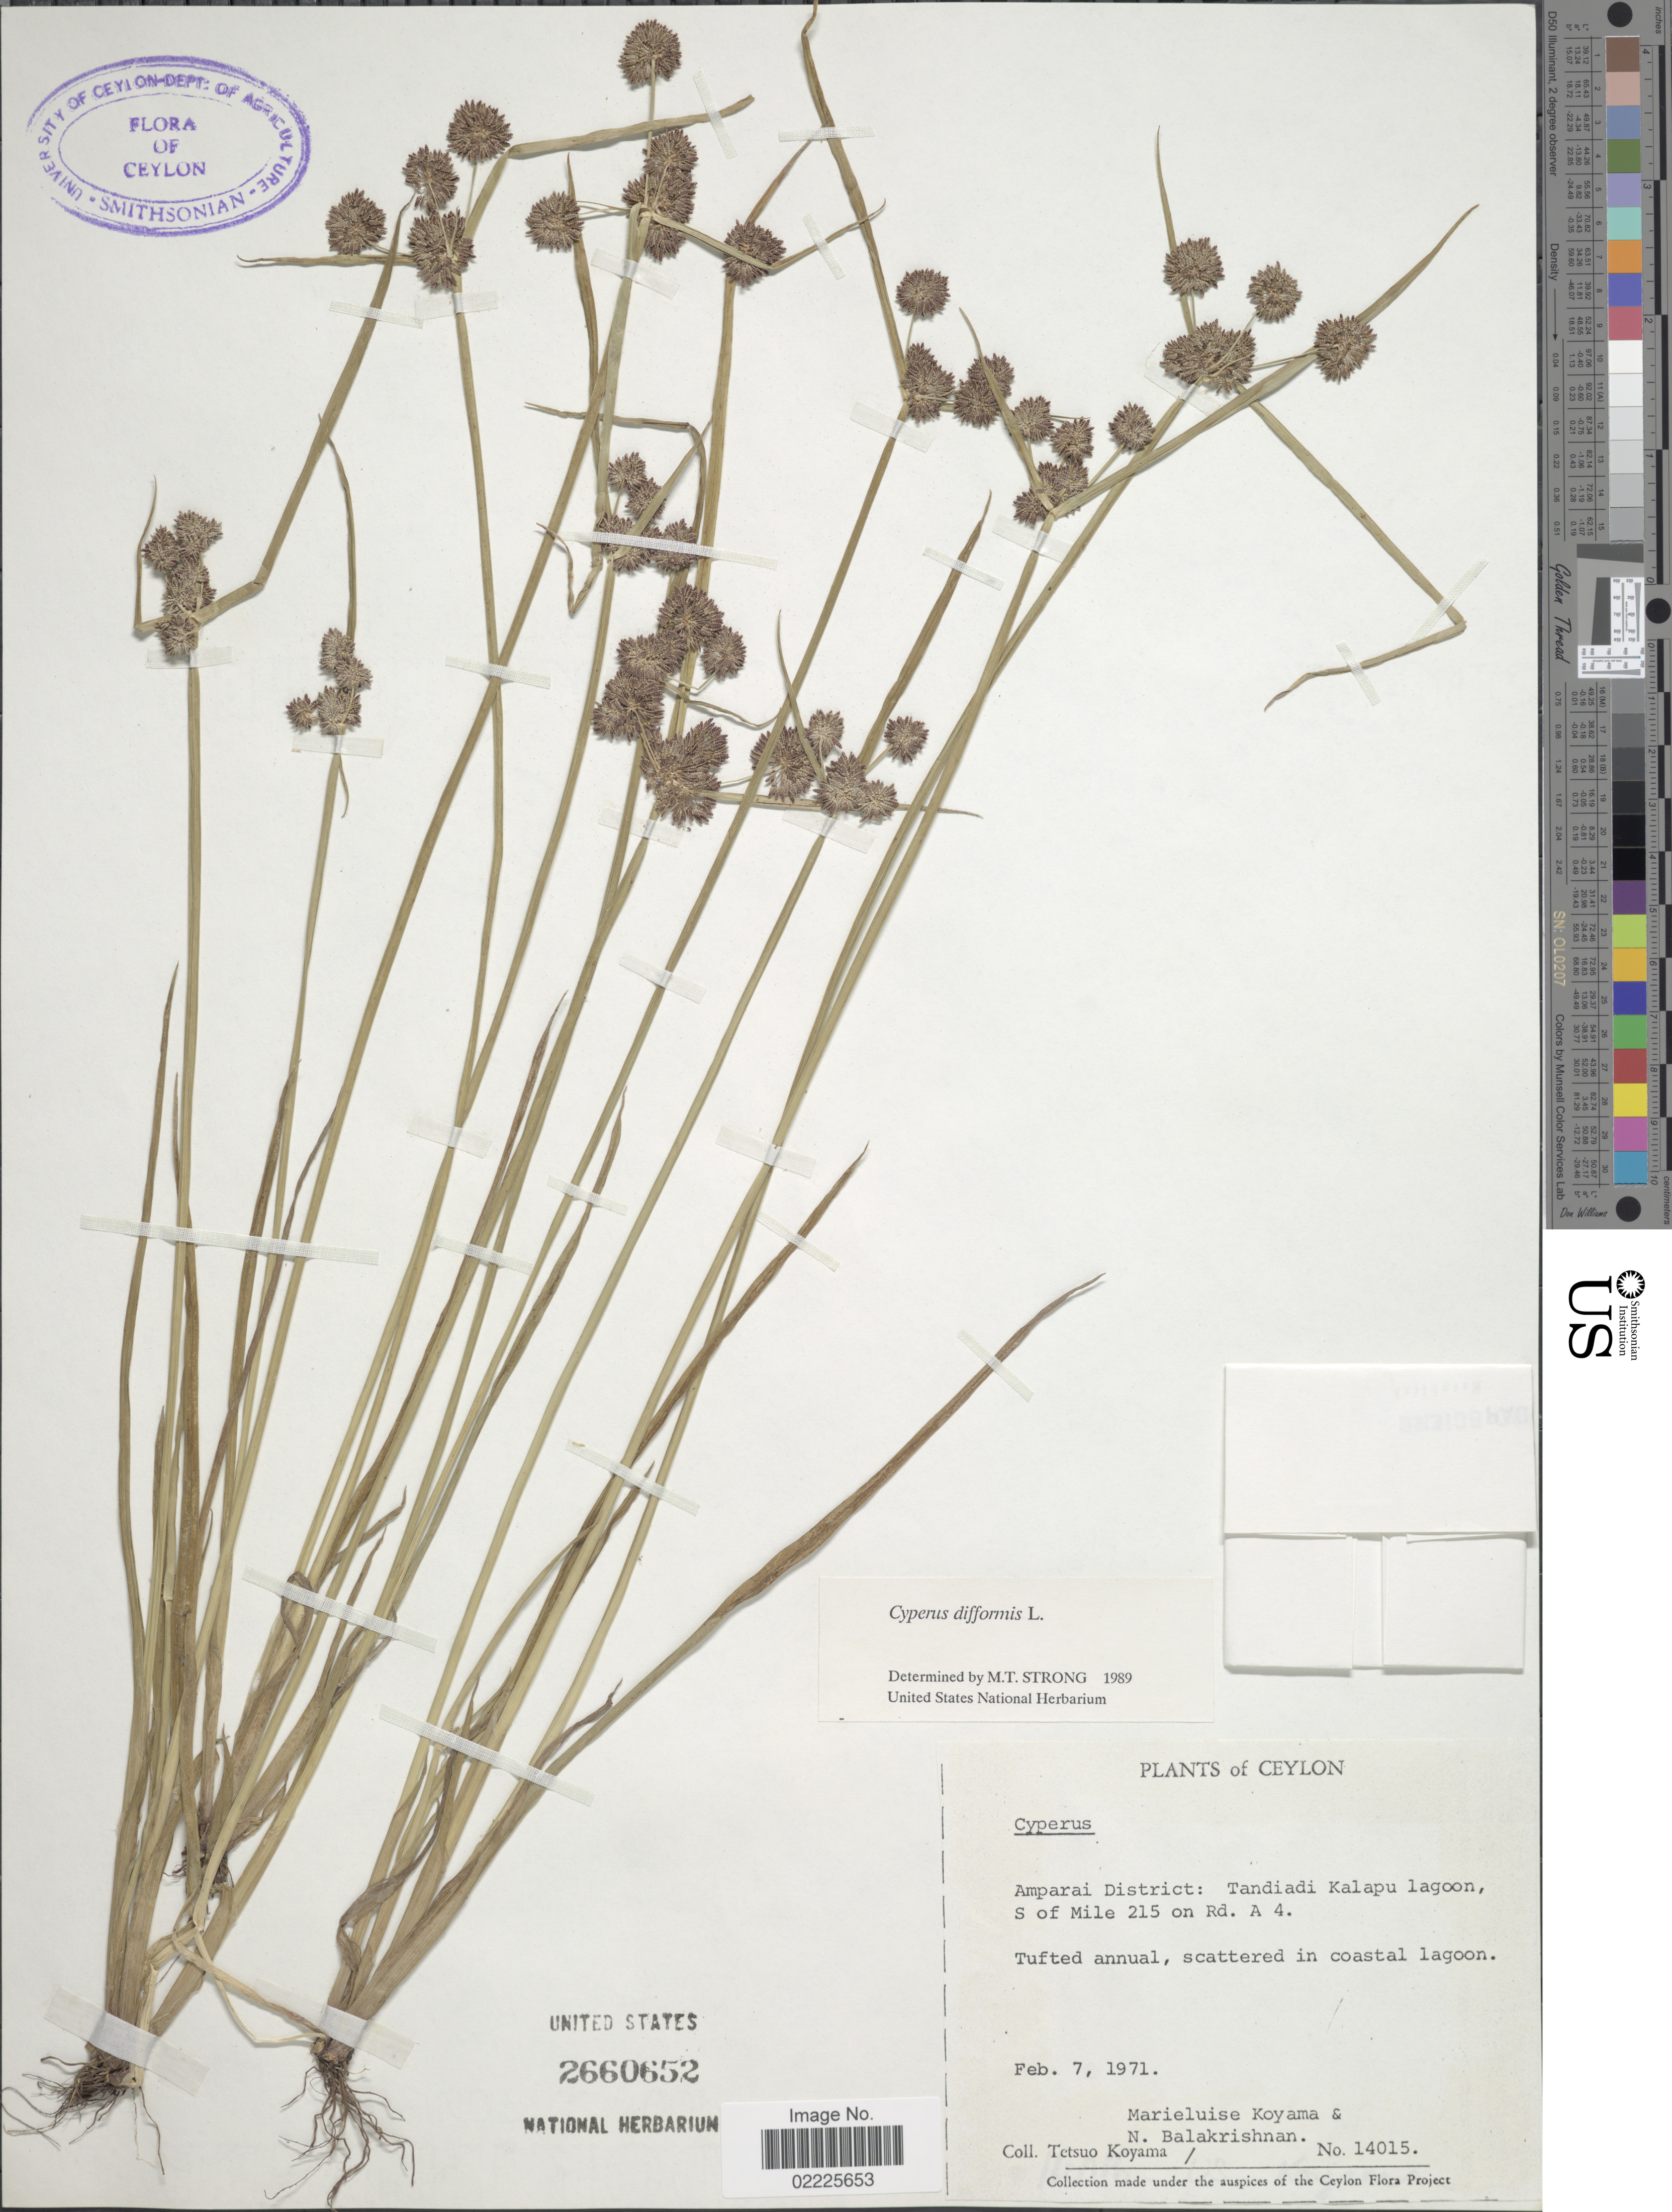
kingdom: Plantae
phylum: Tracheophyta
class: Liliopsida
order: Poales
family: Cyperaceae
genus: Cyperus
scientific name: Cyperus difformis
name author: L.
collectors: T. Koyama, M. Koyama & N. Balakrishnan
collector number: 14015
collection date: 1971-02-07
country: Sri Lanka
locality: Ceylon, Amparai District: Tandiadi Kalapu lagoon, S of Mile 215 on Rd. A 4.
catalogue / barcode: US 2660652